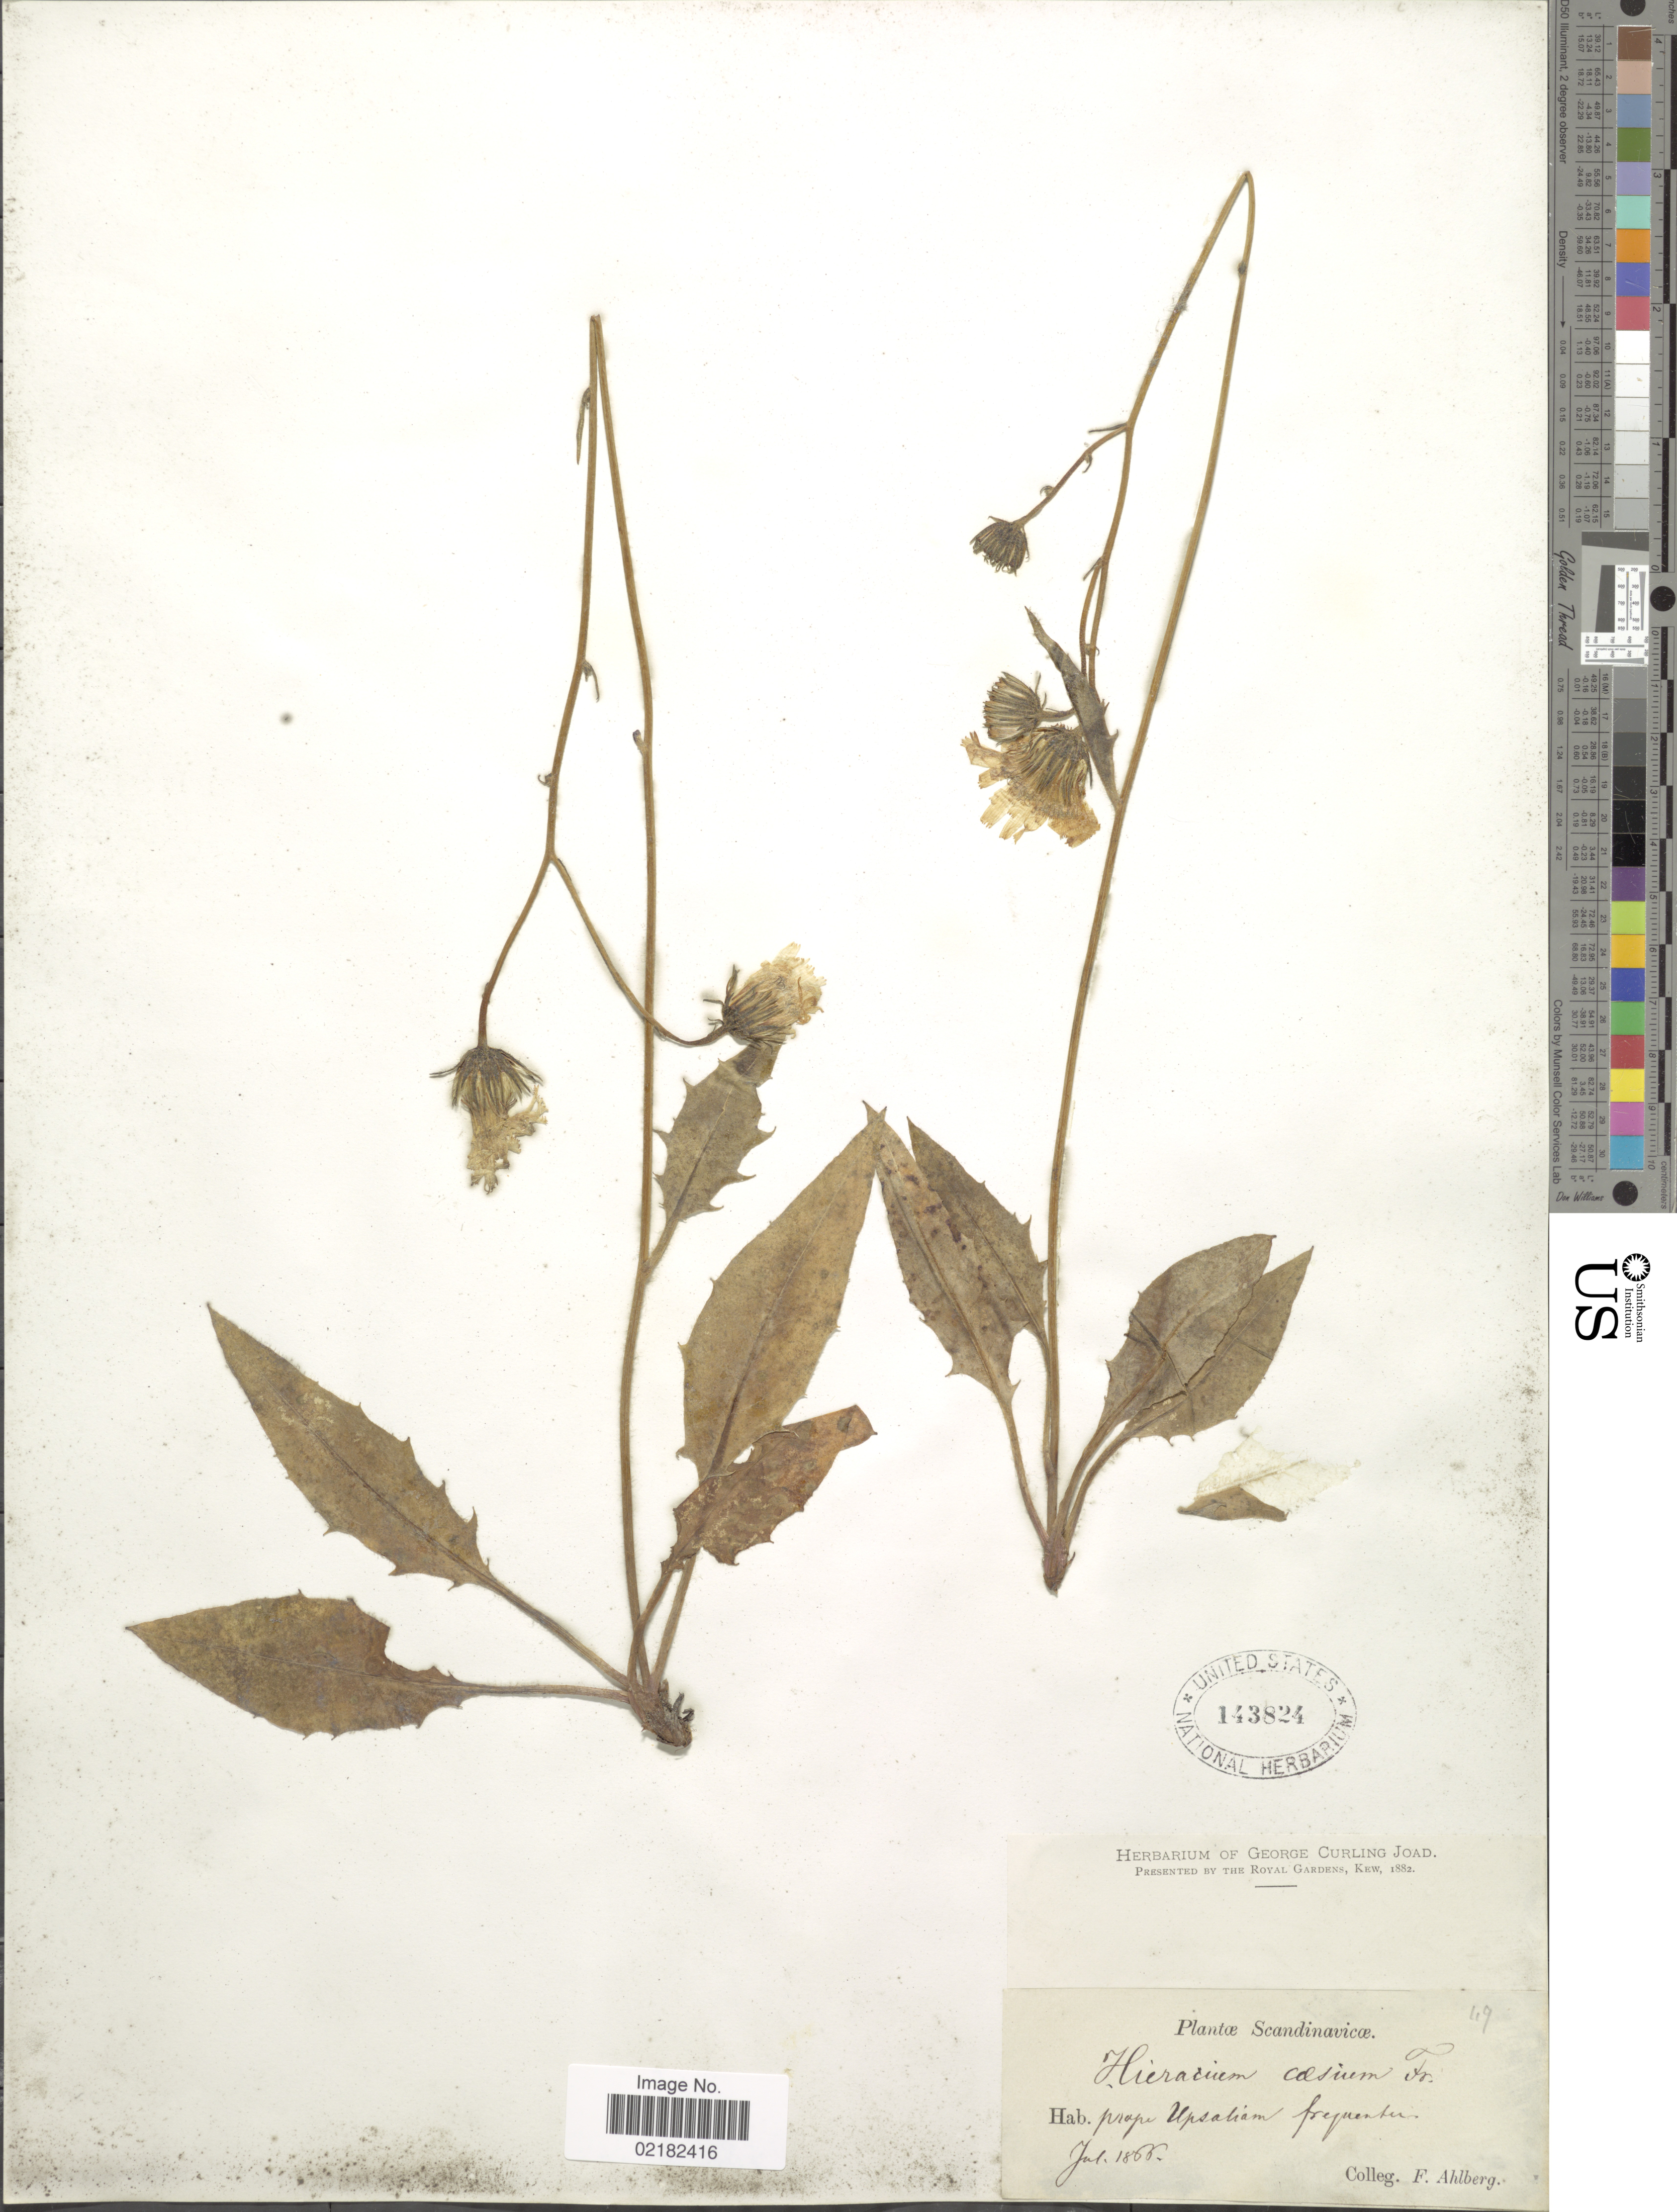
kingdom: Plantae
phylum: Tracheophyta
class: Magnoliopsida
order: Asterales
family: Asteraceae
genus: Hieracium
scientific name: Hieracium caesium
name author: (Fr.) Fr.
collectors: F. Ahlberg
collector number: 119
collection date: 1866-07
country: Sweden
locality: Scandinavicae, prope Upsaliam frequenter.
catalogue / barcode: US 143824